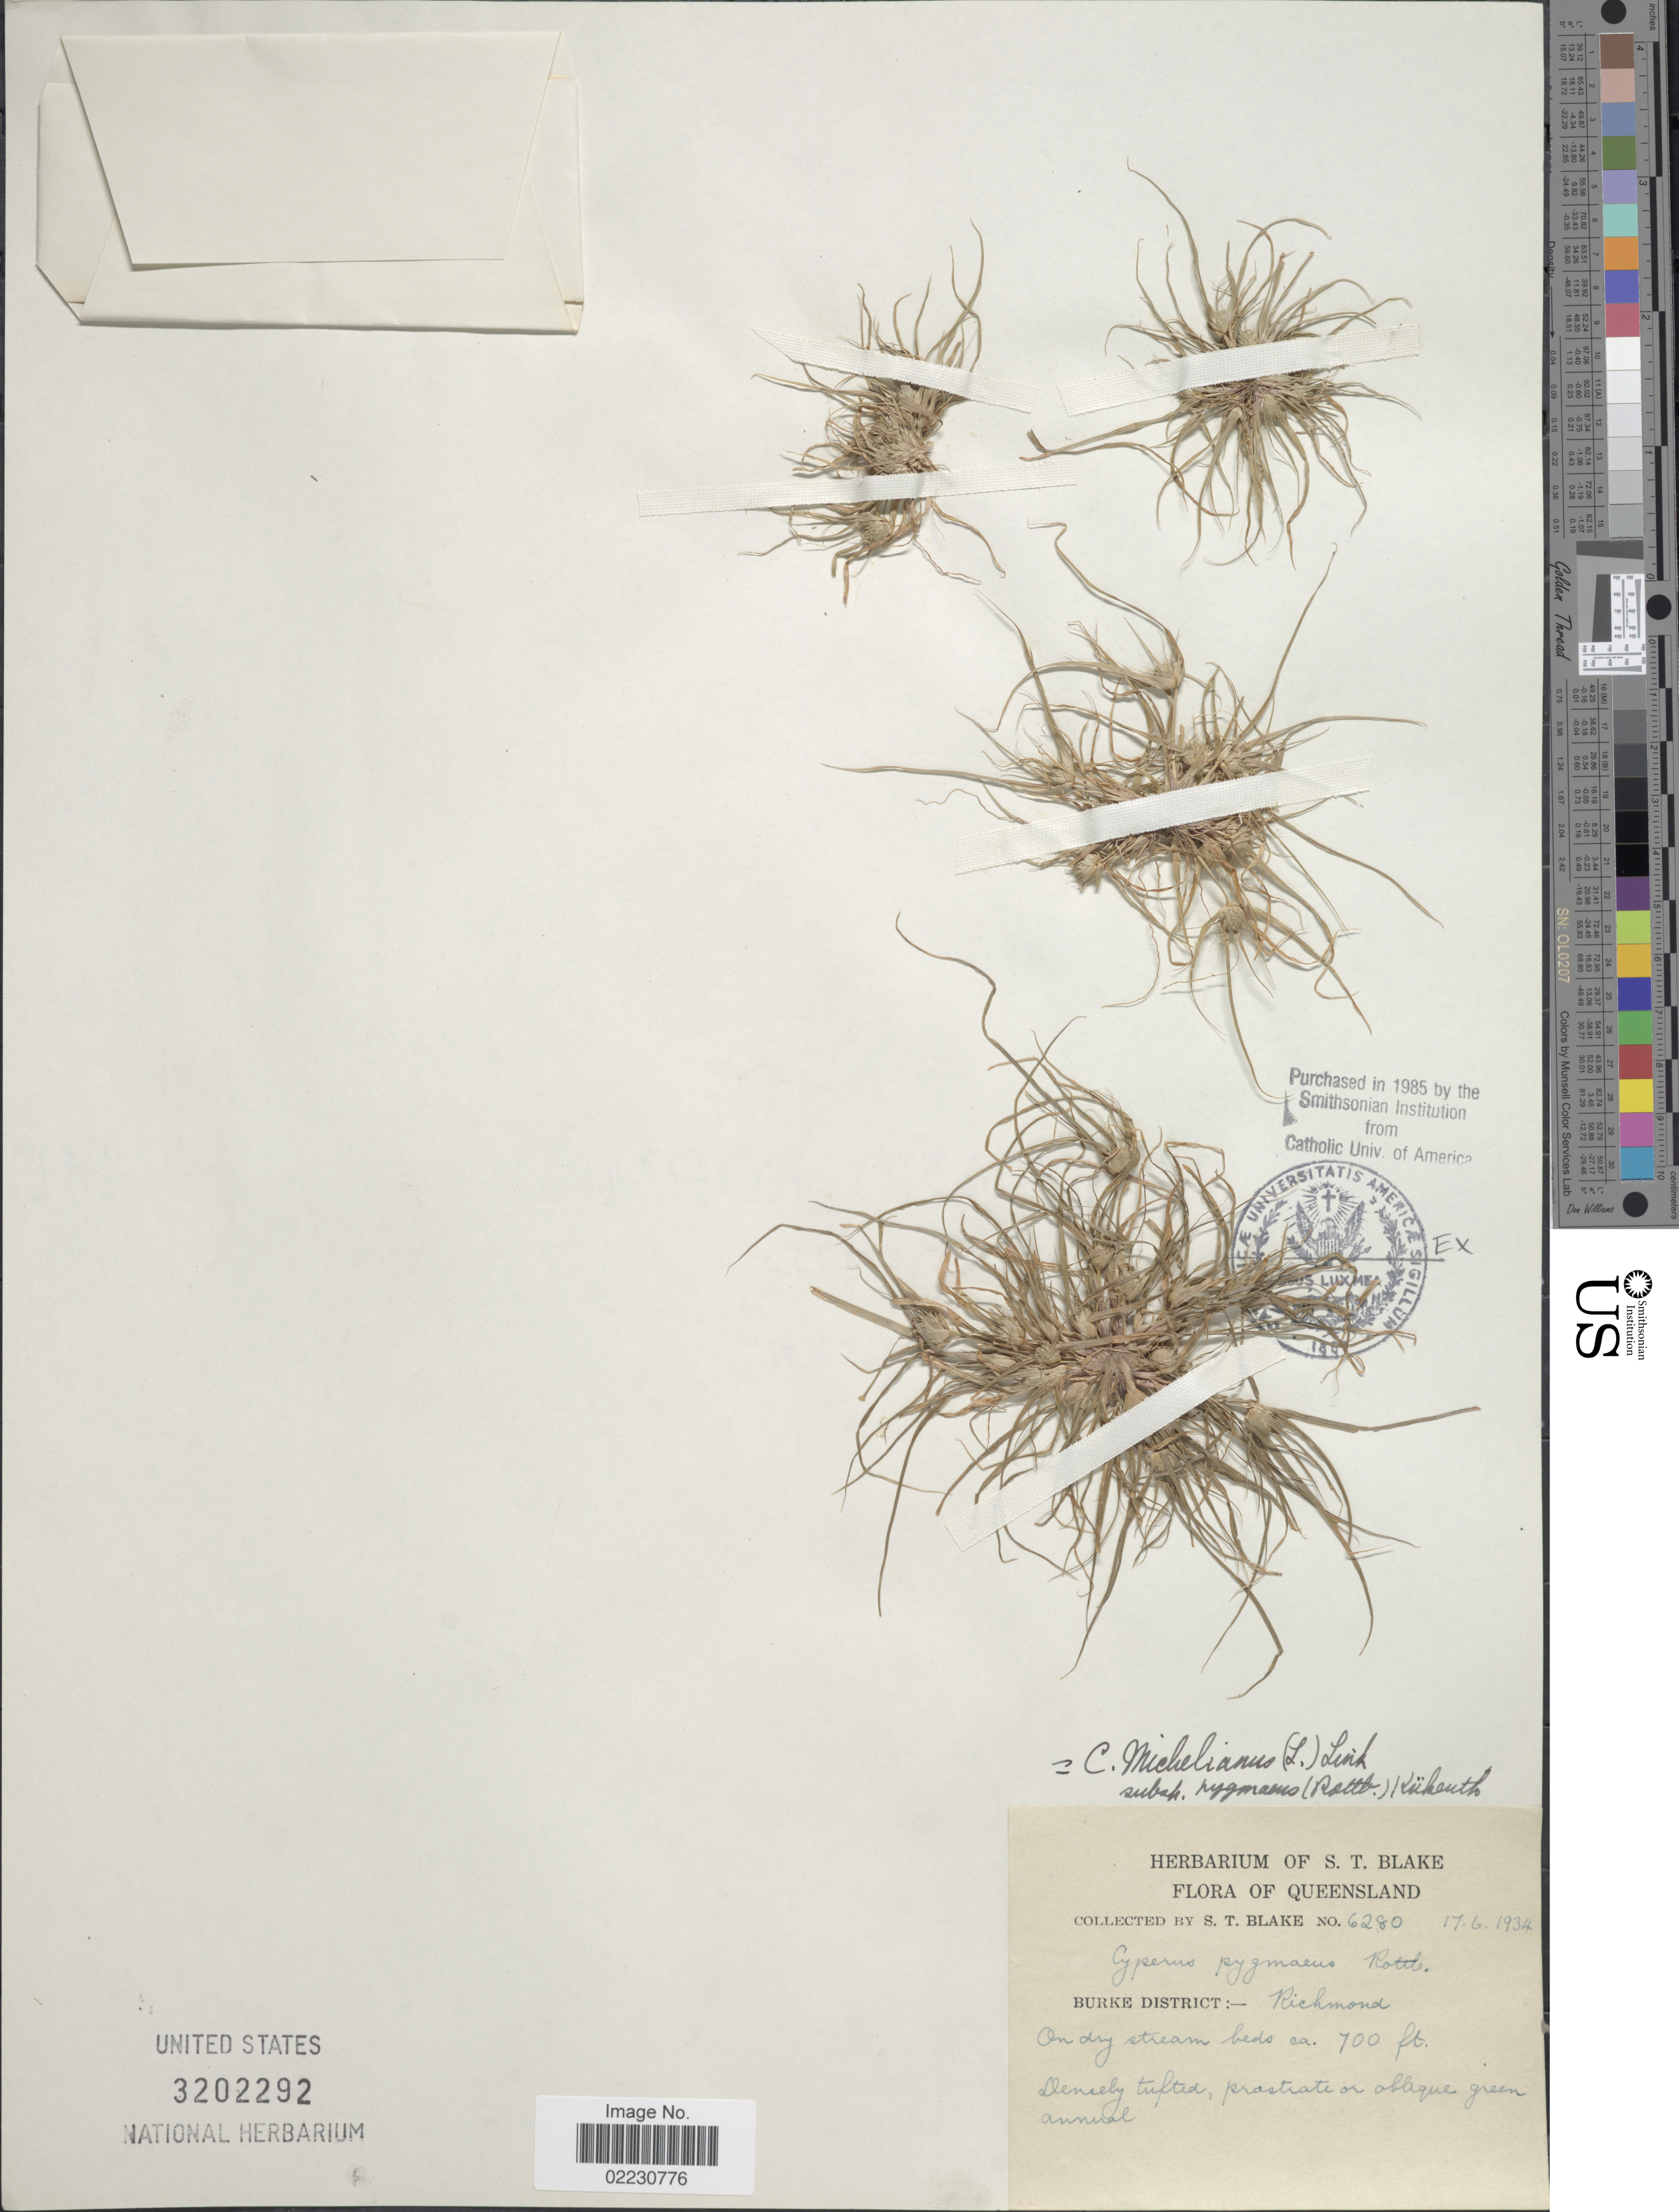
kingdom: Plantae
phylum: Tracheophyta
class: Liliopsida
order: Poales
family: Cyperaceae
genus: Cyperus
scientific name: Cyperus pygmaeus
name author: Rottb.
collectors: S. T. Blake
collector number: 6280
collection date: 1934-06-17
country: Australia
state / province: Queensland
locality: Burke District, Richmond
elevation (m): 213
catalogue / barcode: US 3202292